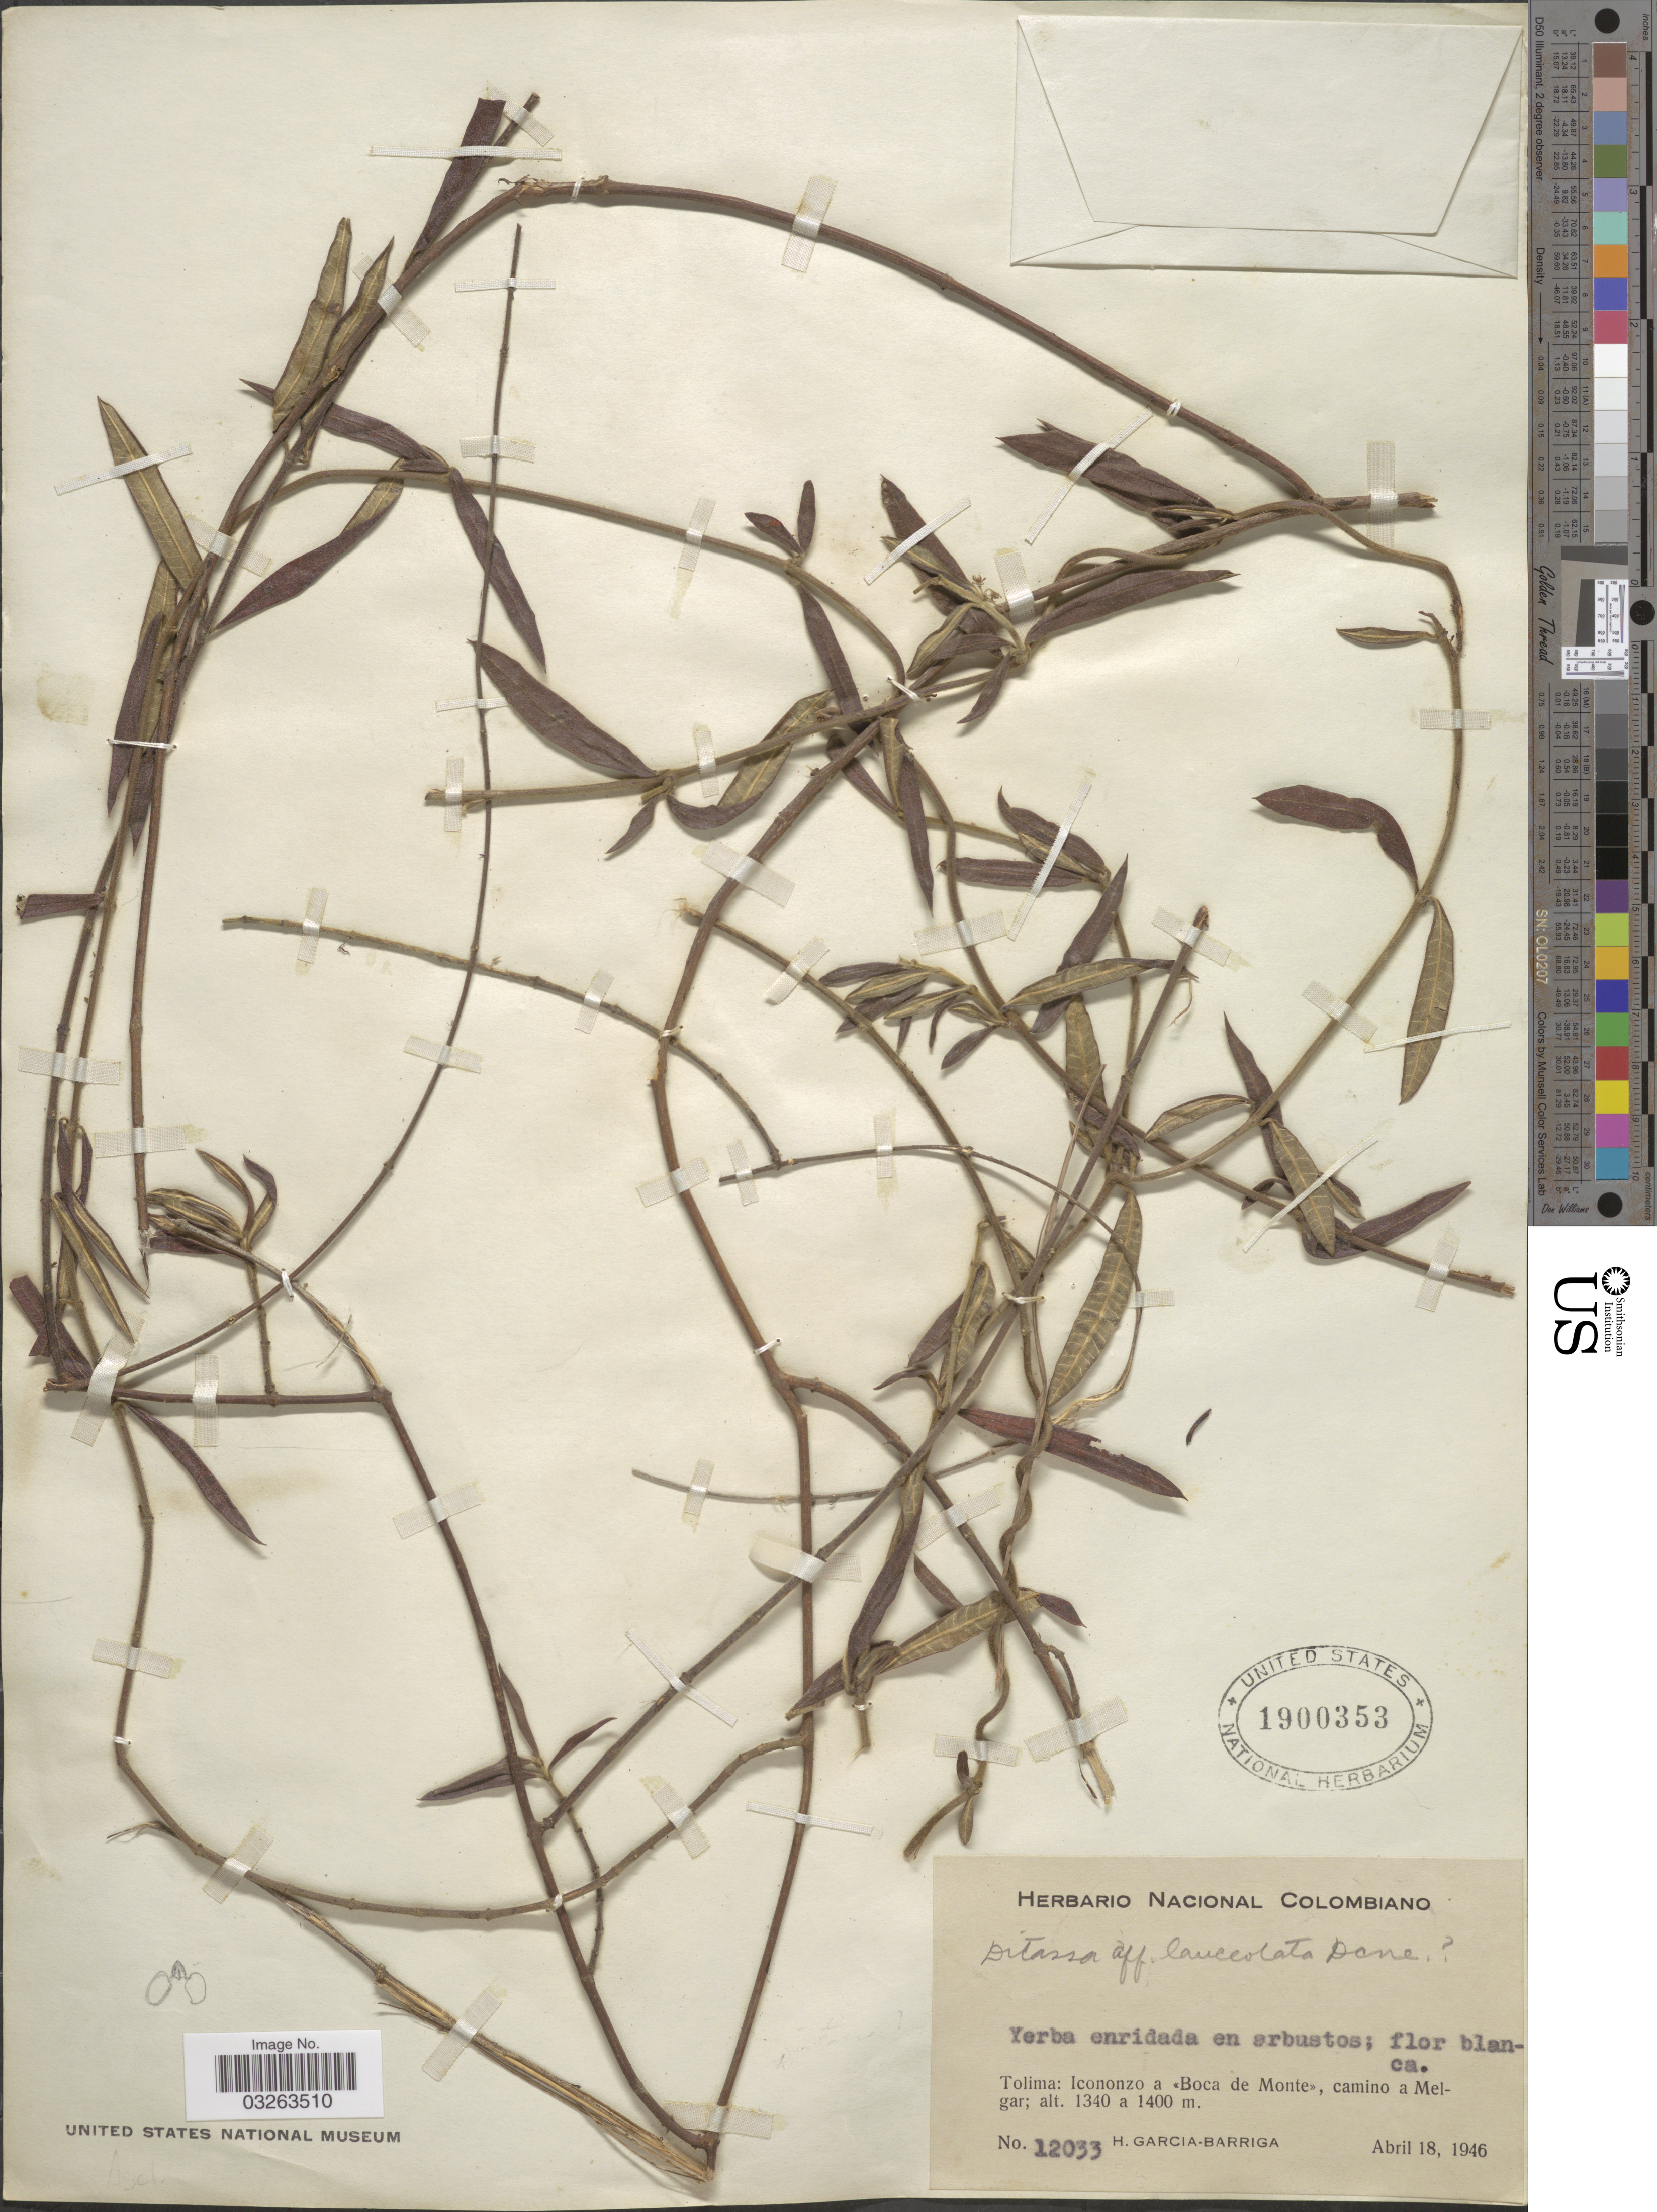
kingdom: Plantae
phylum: Tracheophyta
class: Magnoliopsida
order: Gentianales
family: Apocynaceae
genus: Ditassa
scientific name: Ditassa lanceolata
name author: Decne.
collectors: H. García Barriga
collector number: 12033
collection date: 1946-04-18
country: Colombia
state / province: Tolima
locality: Icononzo a Boca de Monte, camino a Melgar.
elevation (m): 1340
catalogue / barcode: US 1900353